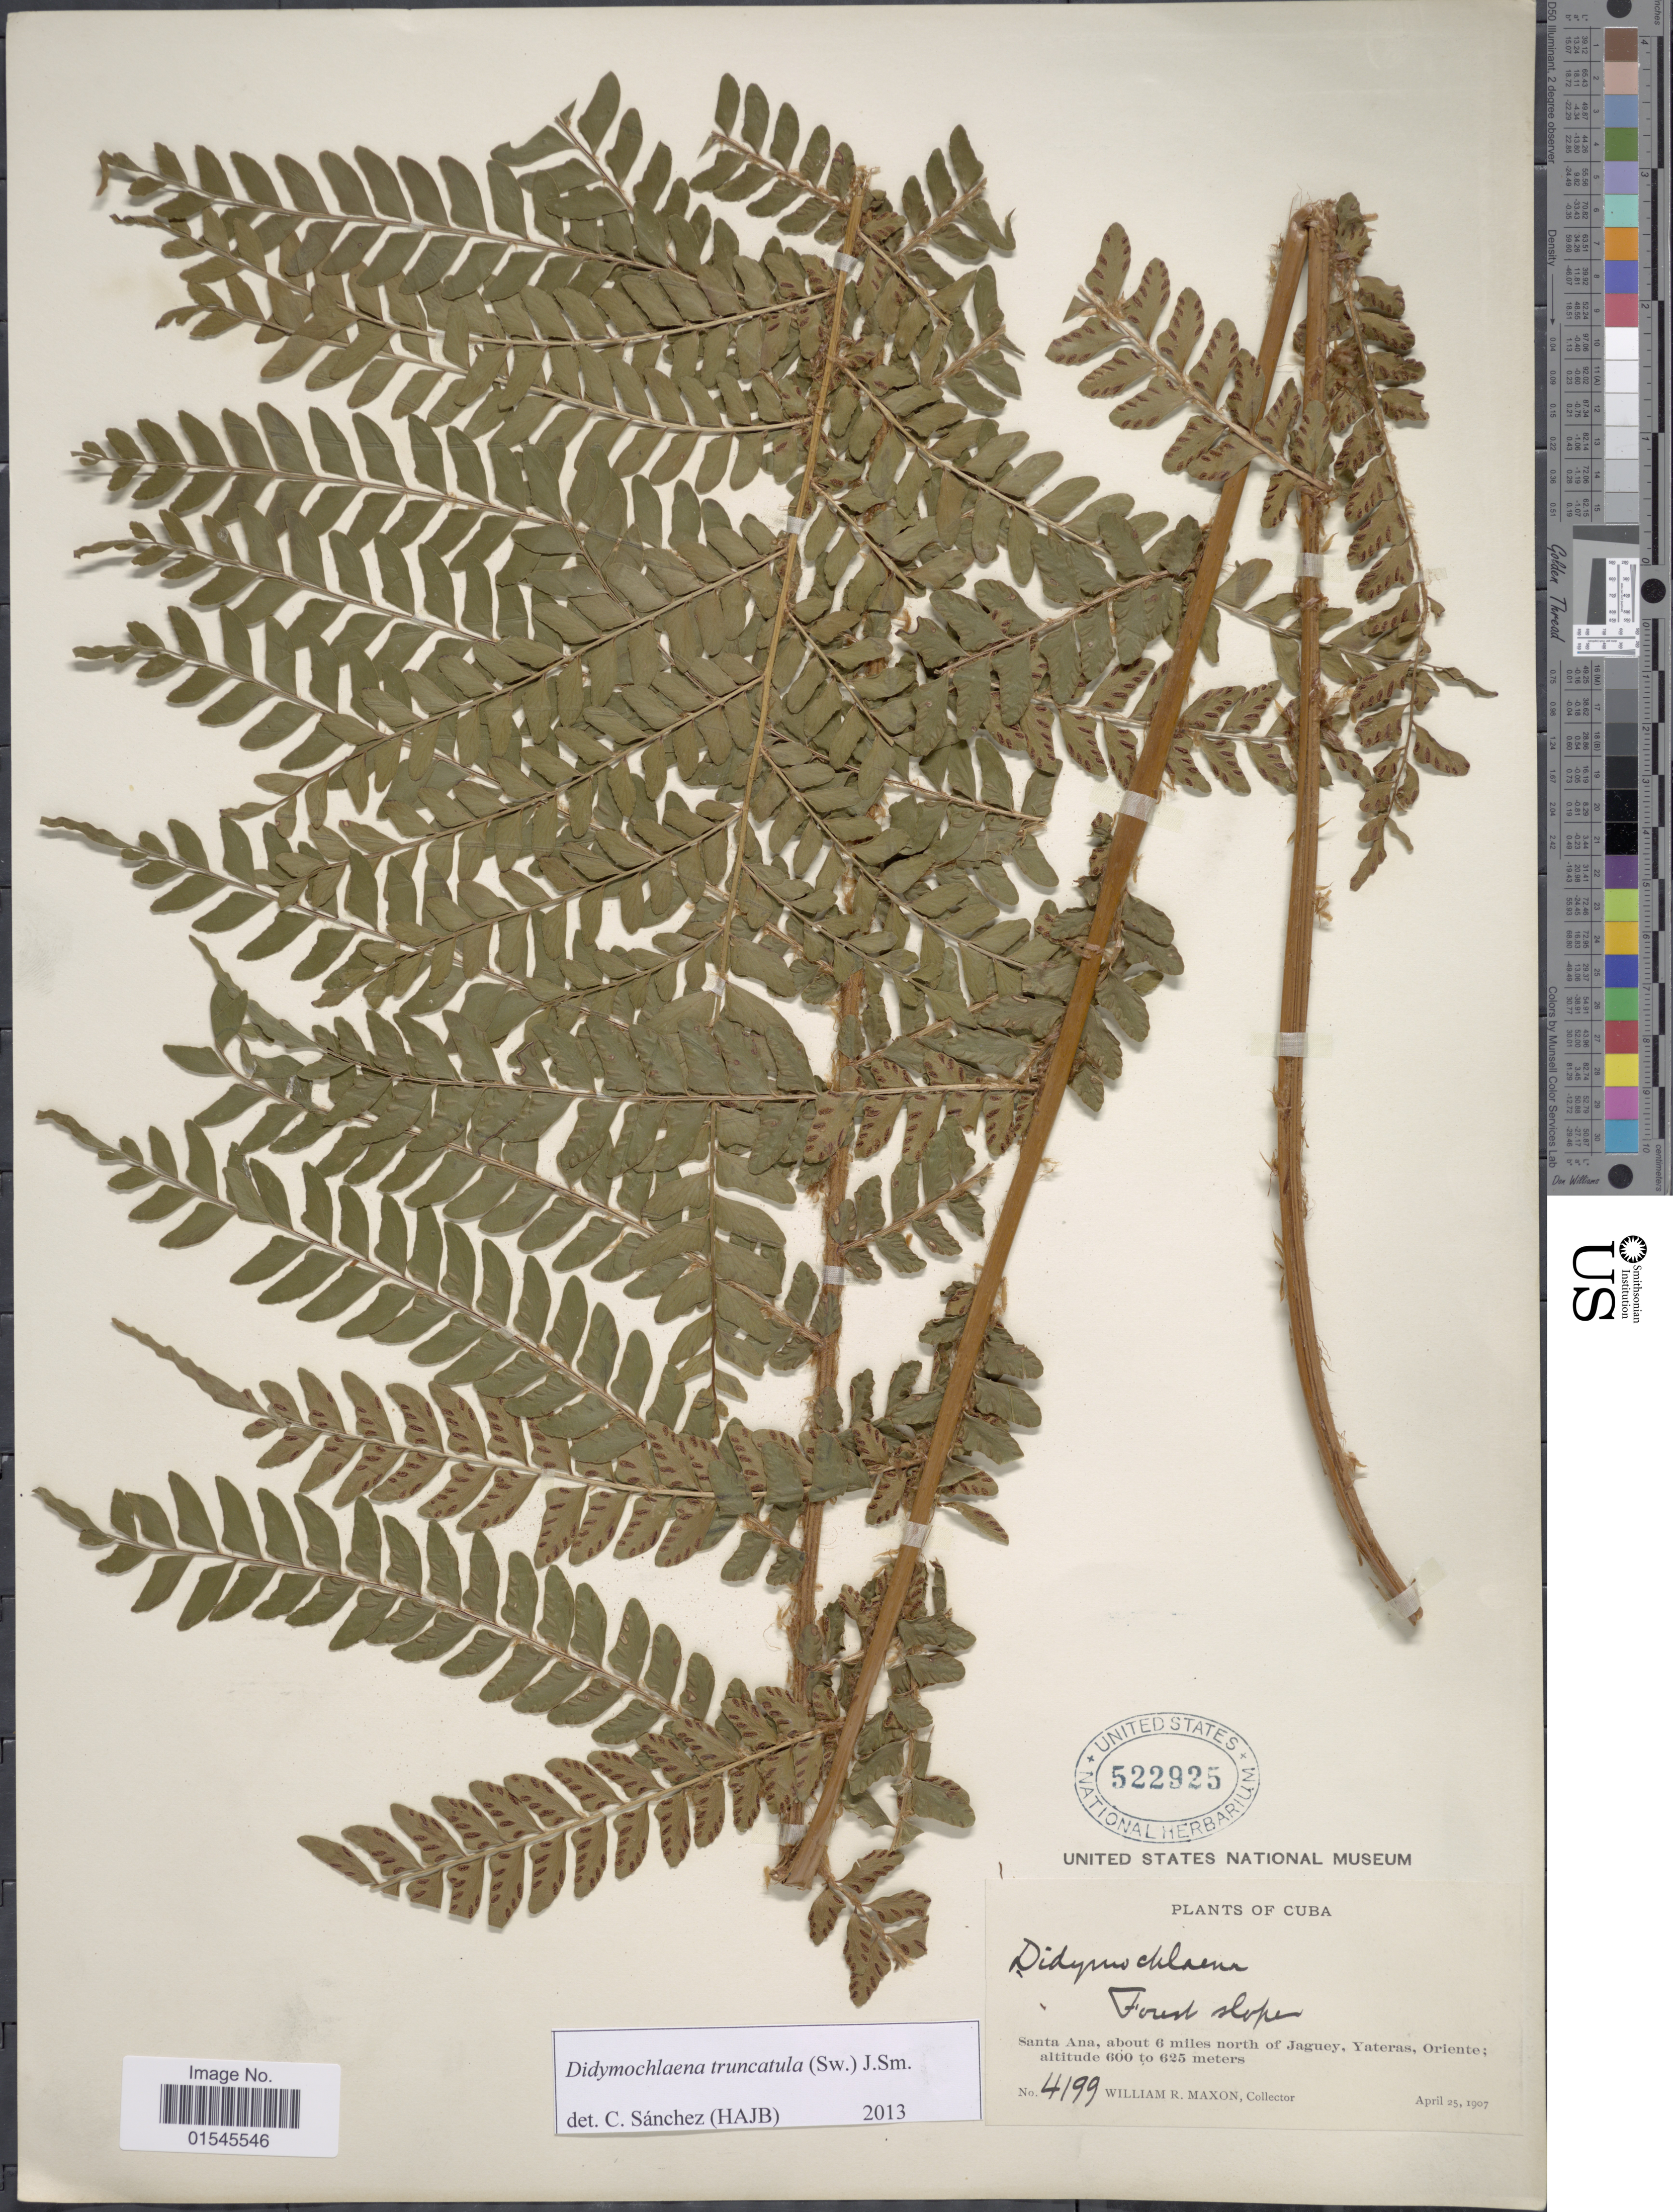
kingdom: Plantae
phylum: Tracheophyta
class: Polypodiopsida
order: Polypodiales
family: Didymochlaenaceae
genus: Didymochlaena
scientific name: Didymochlaena truncatula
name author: (Sw.) J. Sm.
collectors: W. R. Maxon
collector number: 4199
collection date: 1907-04-25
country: Cuba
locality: Santa Ana, about 6 miles north of Jaguey, Yateras, Oriente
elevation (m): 600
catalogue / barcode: US 522925